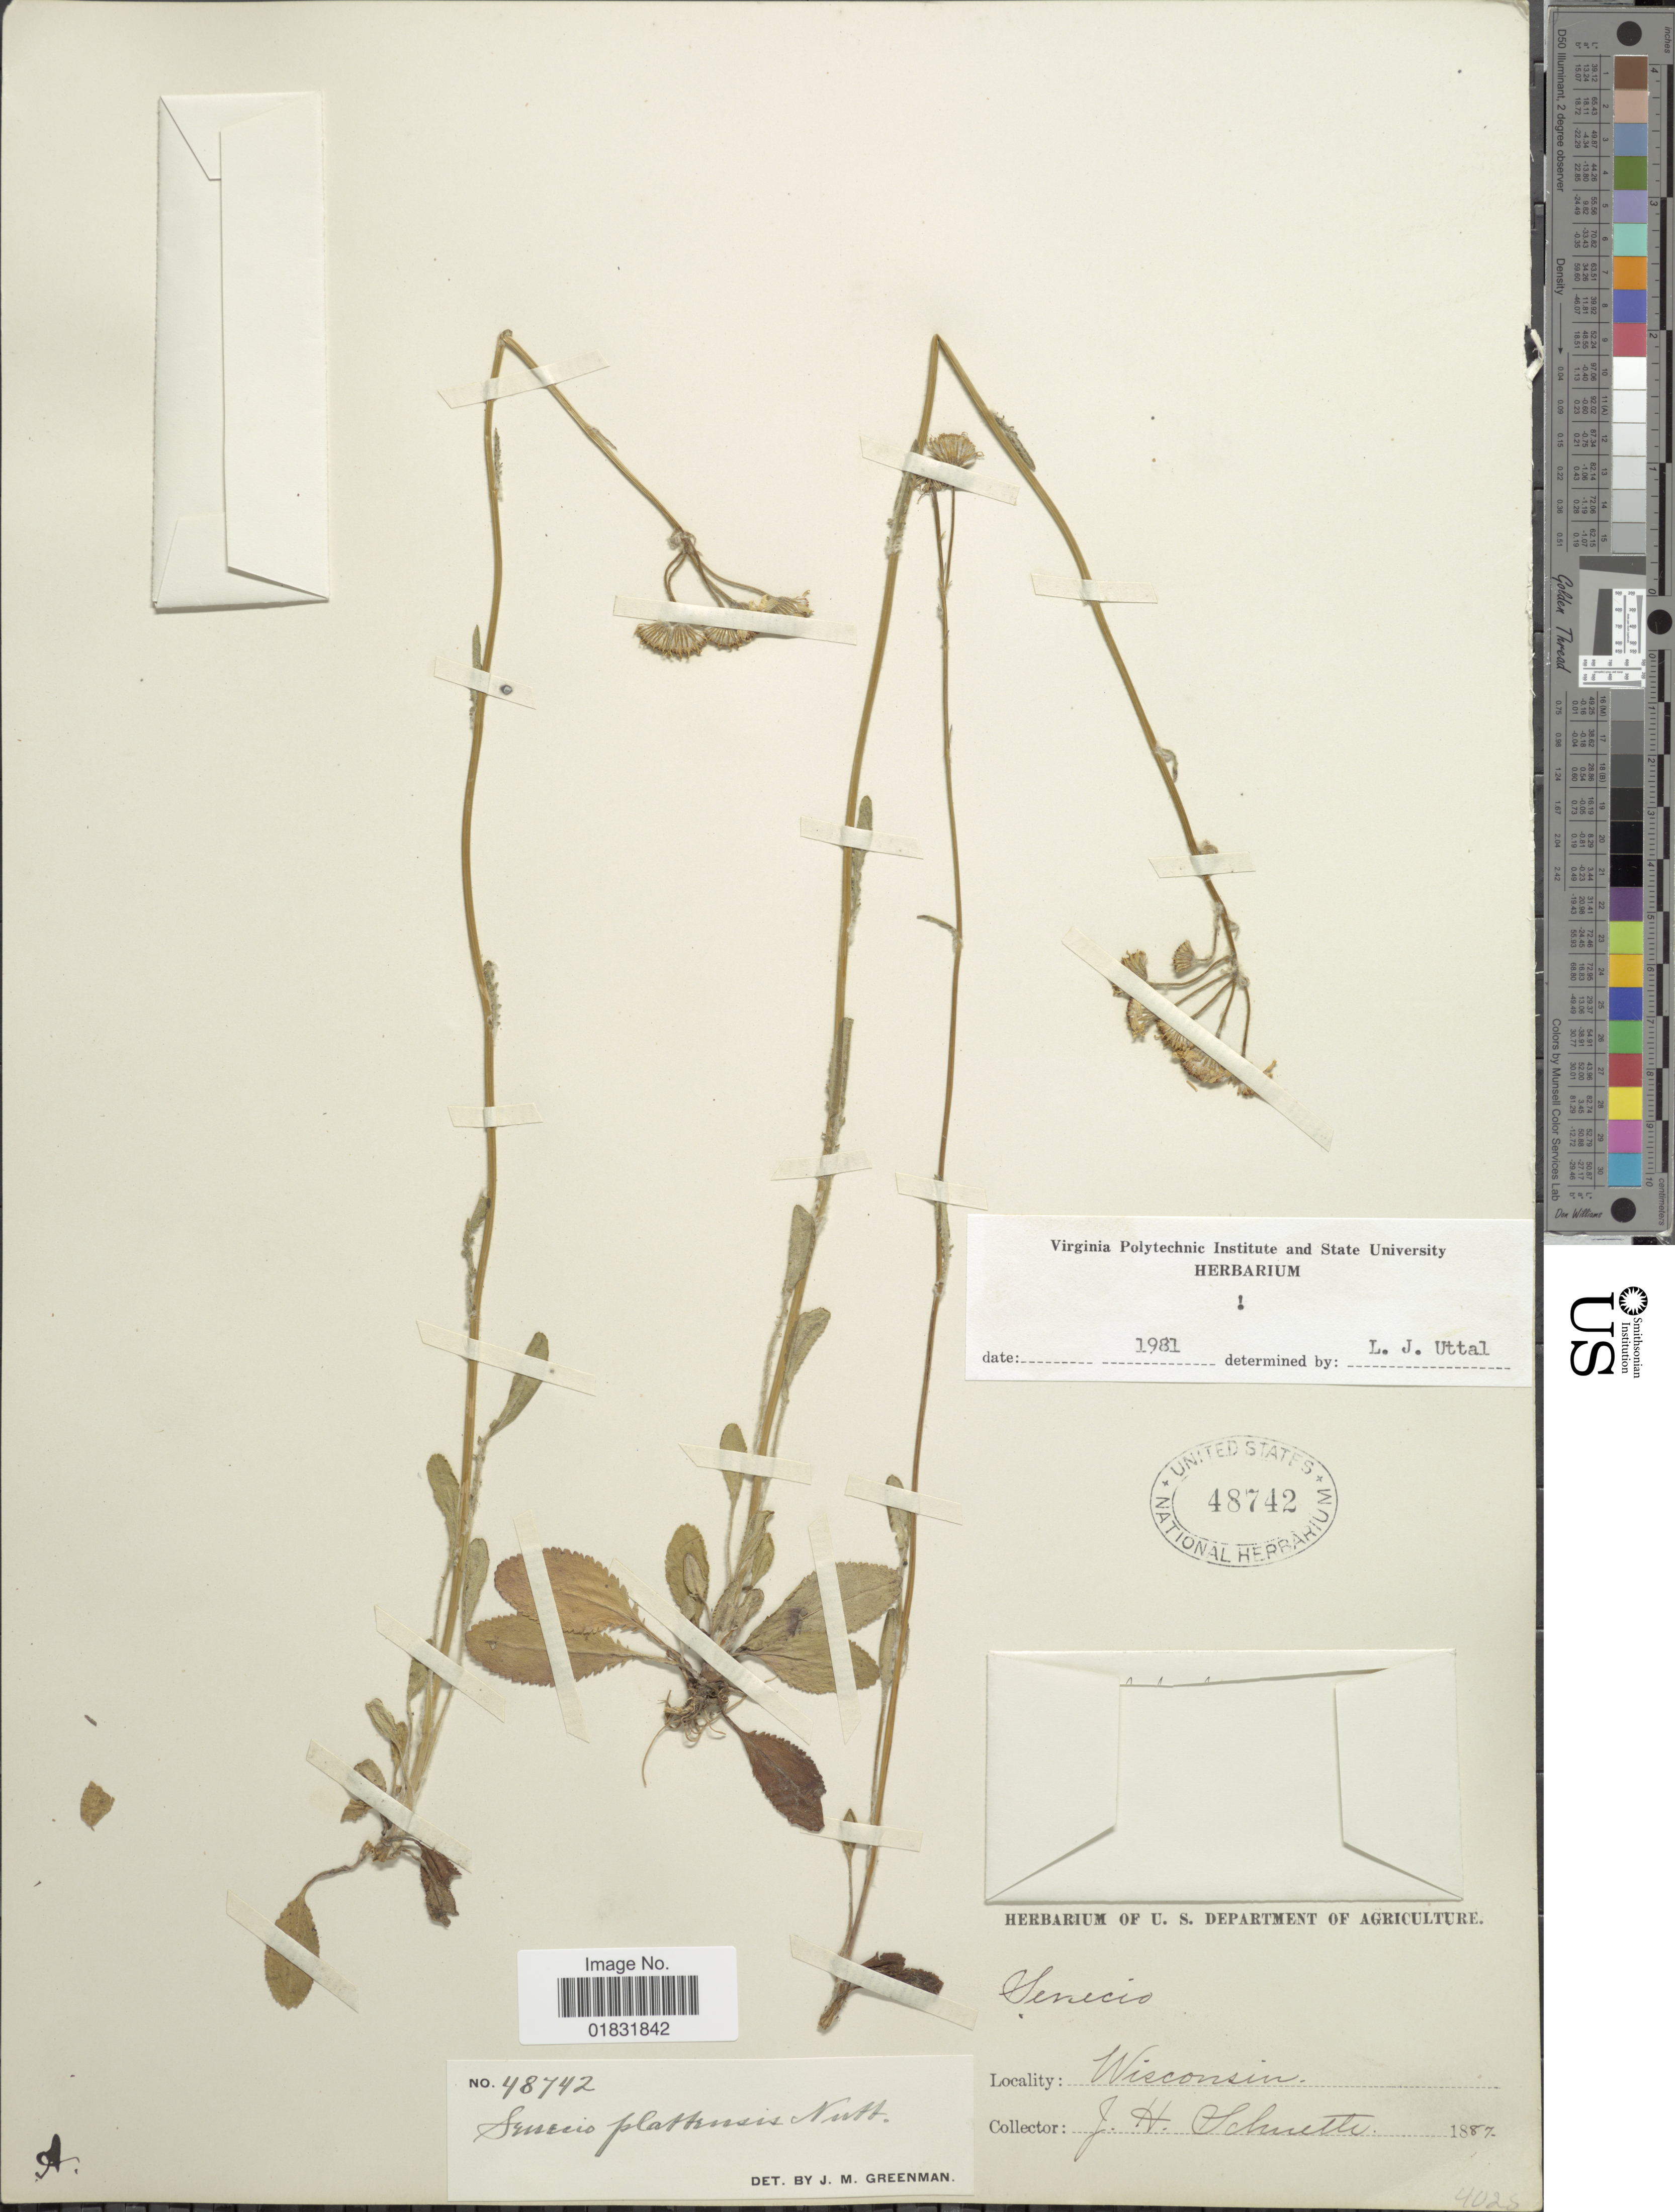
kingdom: Plantae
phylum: Tracheophyta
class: Magnoliopsida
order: Asterales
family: Asteraceae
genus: Packera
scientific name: Packera plattensis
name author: W.A. Weber & Á. Löve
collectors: J. H. Schuette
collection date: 1887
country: United States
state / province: Wisconsin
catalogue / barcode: US 48742